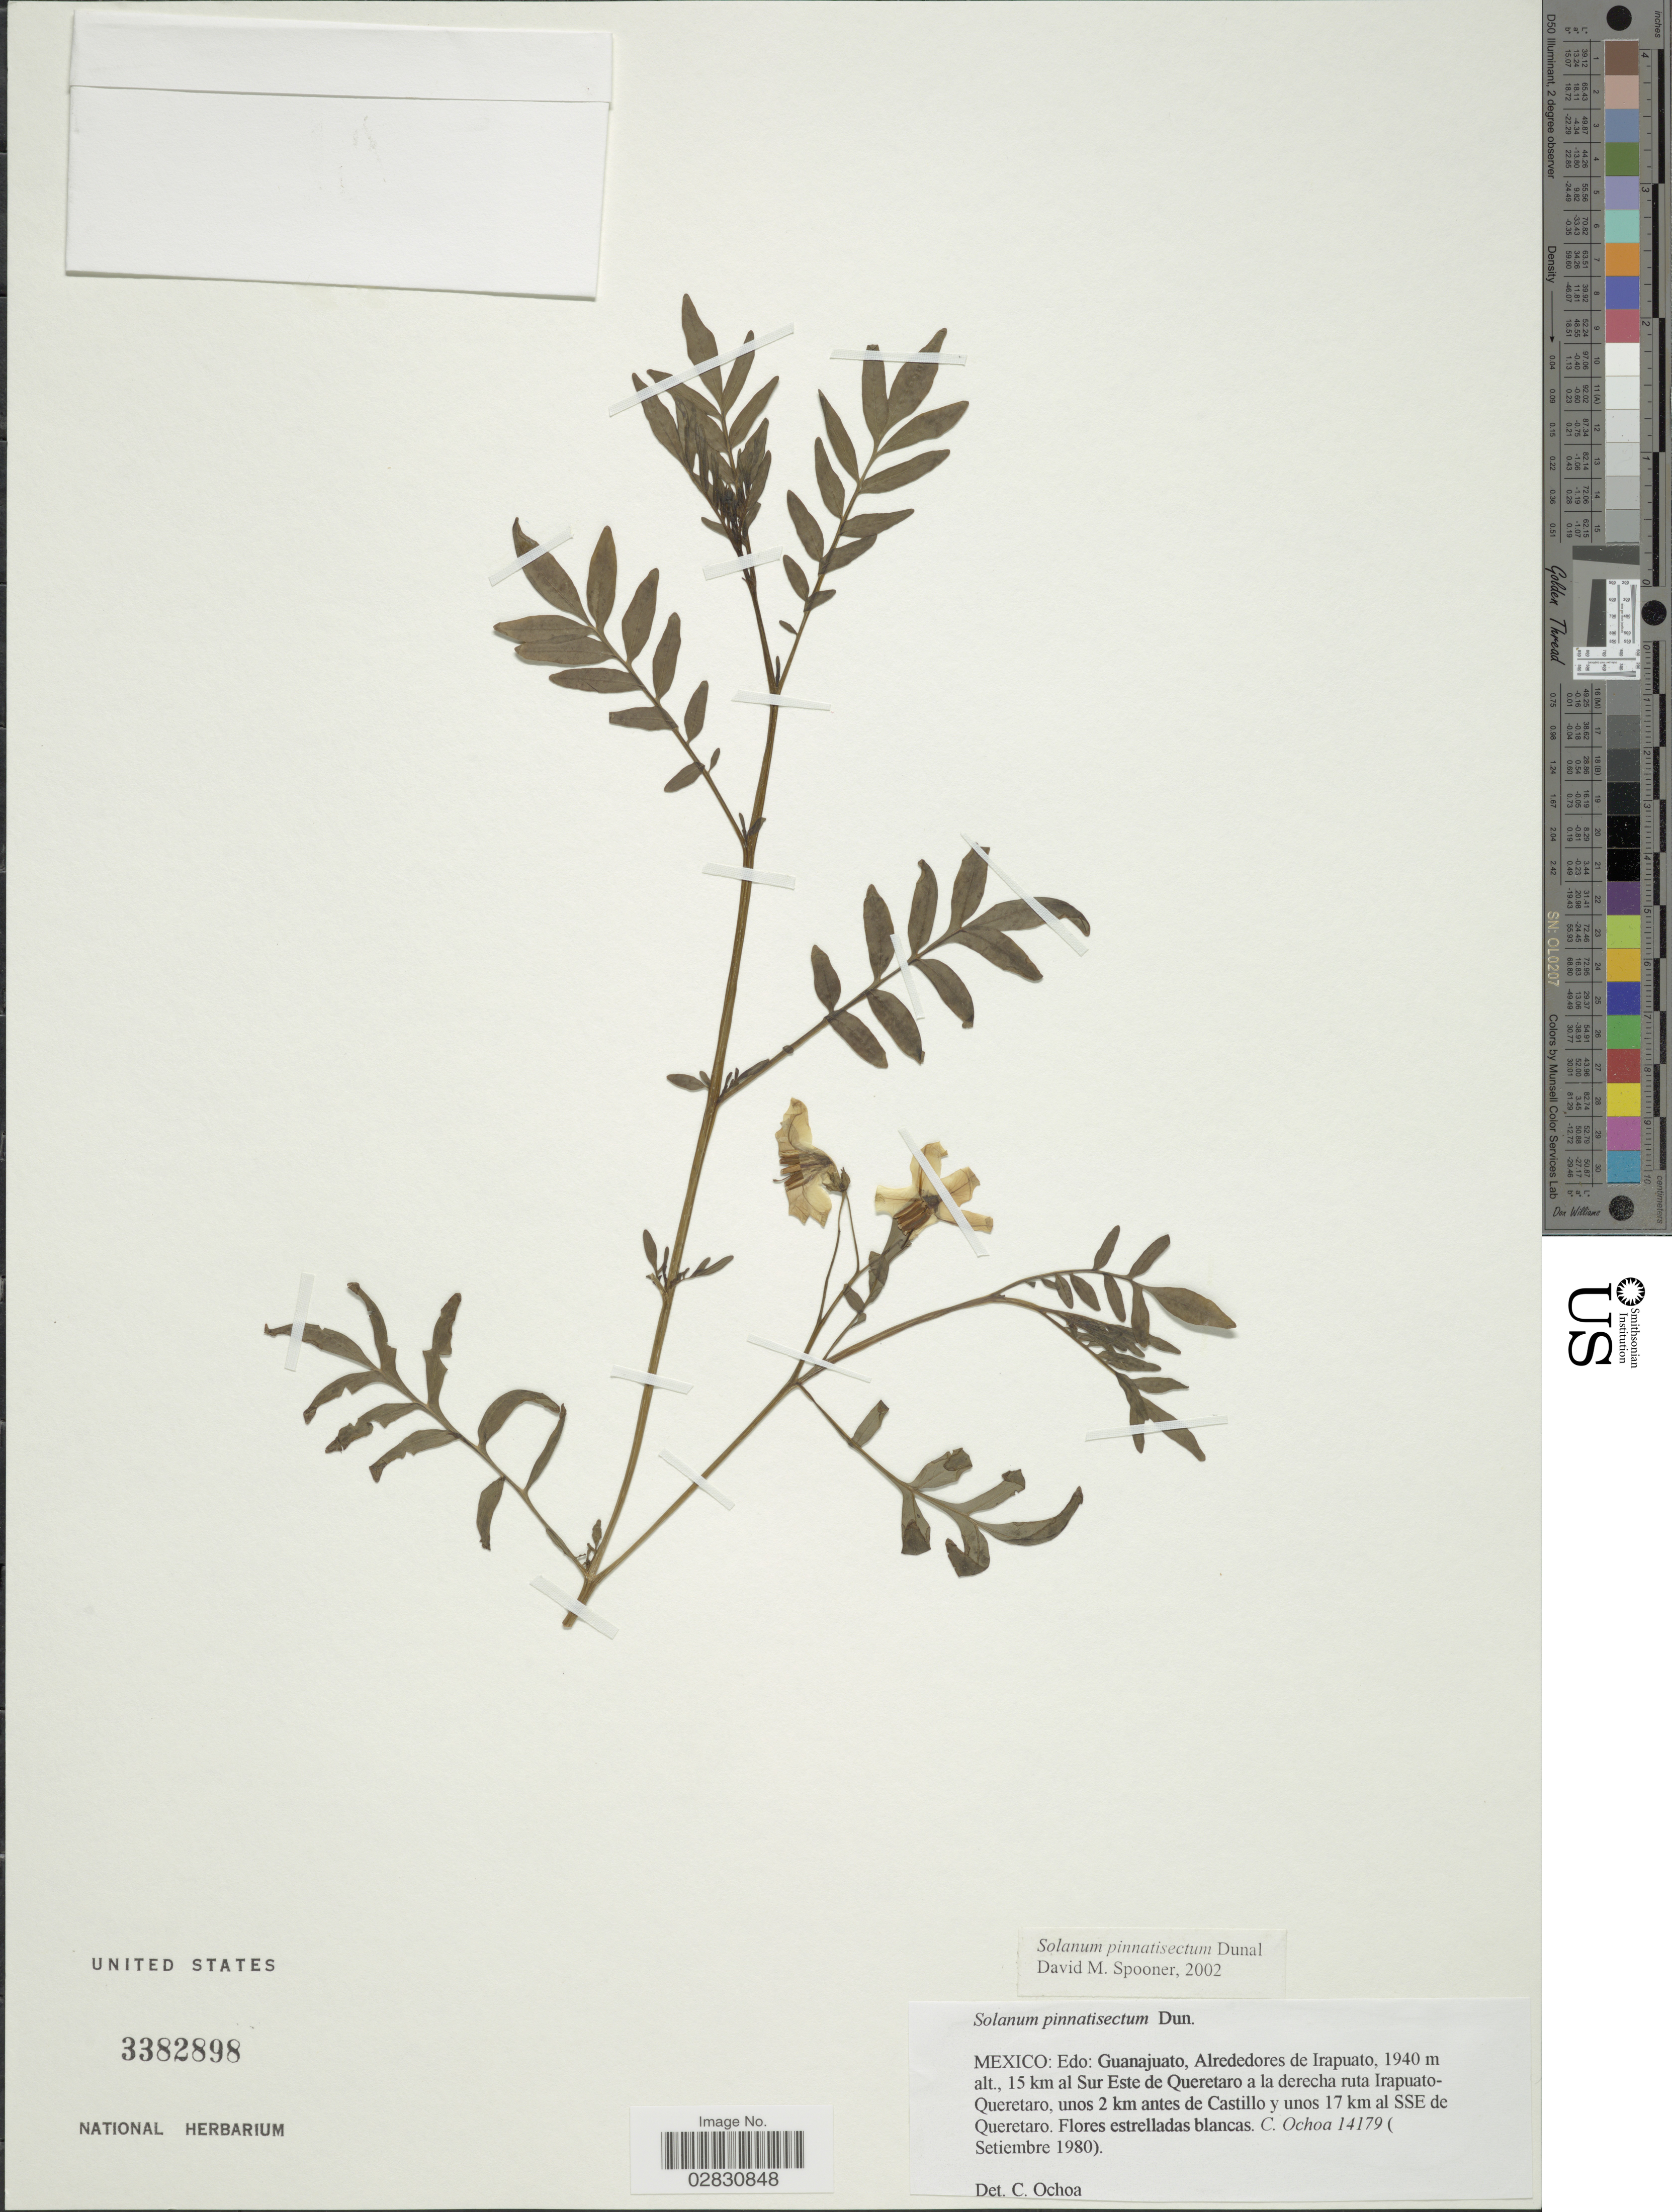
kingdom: Plantae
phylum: Tracheophyta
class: Magnoliopsida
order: Solanales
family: Solanaceae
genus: Solanum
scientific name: Solanum pinnatisectum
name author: Dunal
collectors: C. Ochoa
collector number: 14179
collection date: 1980-09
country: Mexico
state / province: Guanajuato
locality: Mexico: Edo: Guanajuato, Alrededores de Irapuato, 15 km al Sur Este de Queretaro a la derecha ruta Irapuato-Queretaro, unos 2 km antes de Castillo y unos 17 km al SSE de Queretaro.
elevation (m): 1940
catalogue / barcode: US 3382898